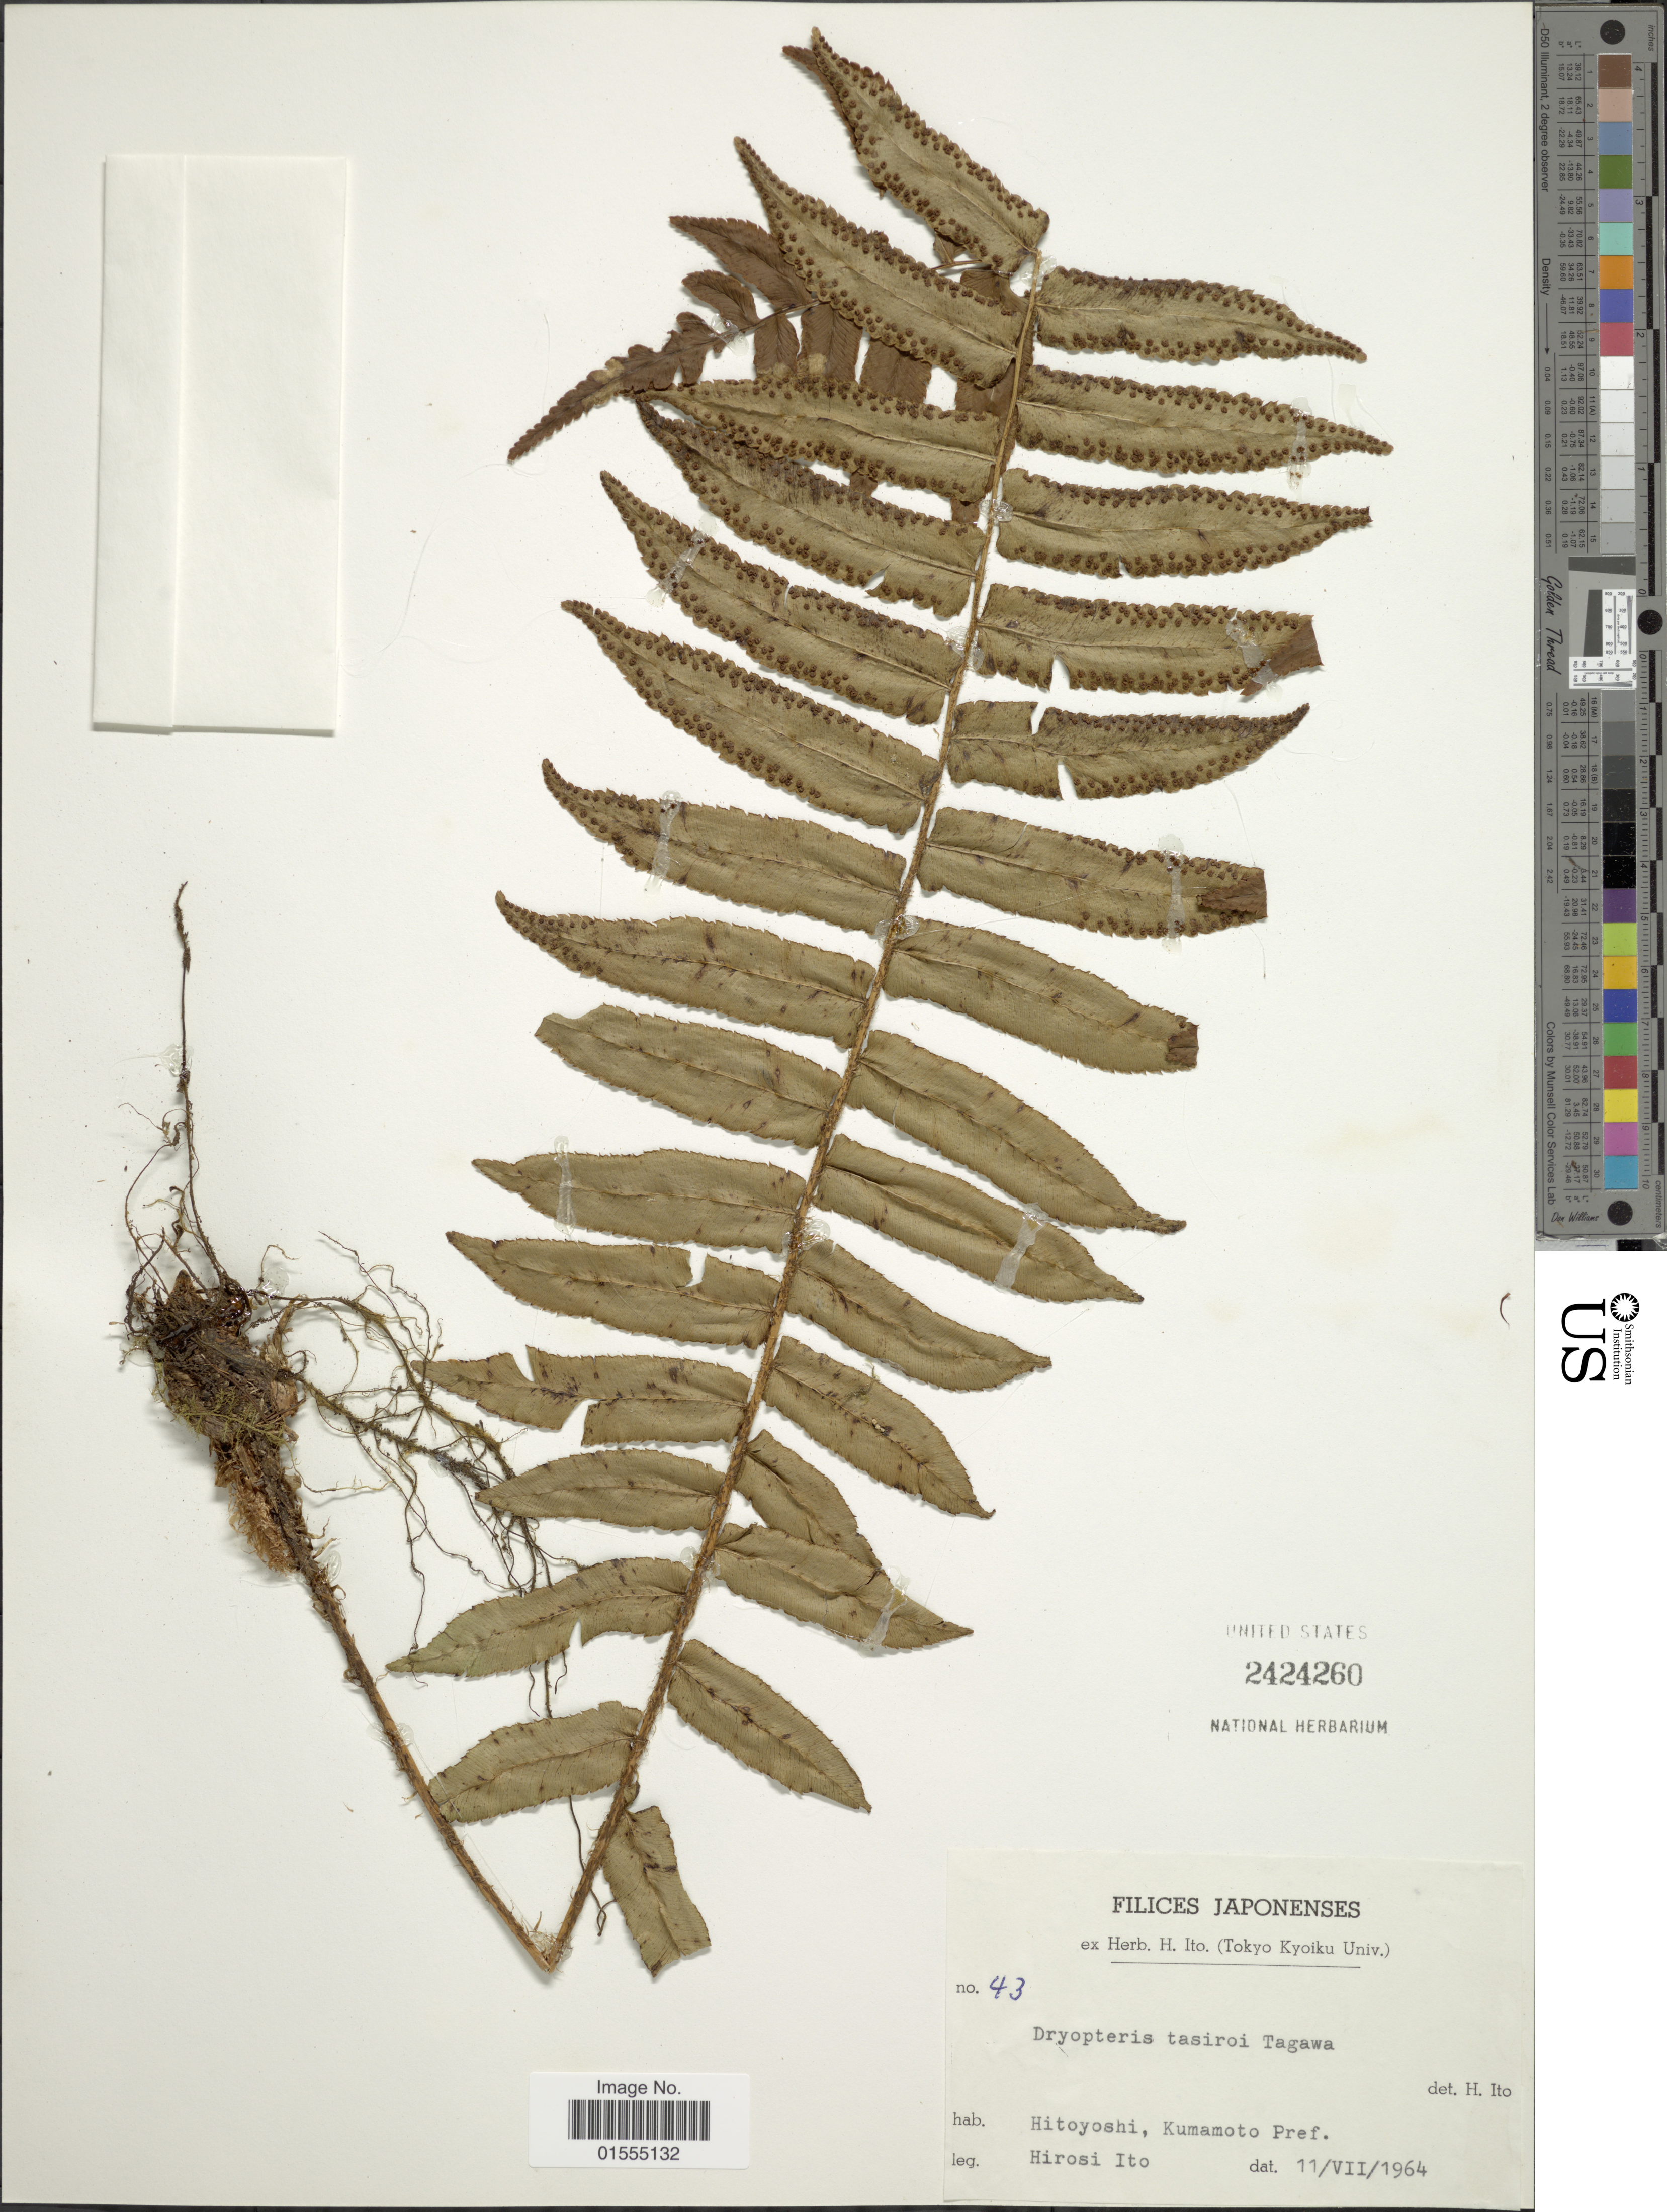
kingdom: Plantae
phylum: Tracheophyta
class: Polypodiopsida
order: Polypodiales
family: Dryopteridaceae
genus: Dryopteris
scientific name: Dryopteris tasiroi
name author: Tagawa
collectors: H. Itô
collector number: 43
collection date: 1964-07-11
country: Japan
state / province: Kumamoto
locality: Hitoyoshi, Kumamoto Pref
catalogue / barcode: US 2424260